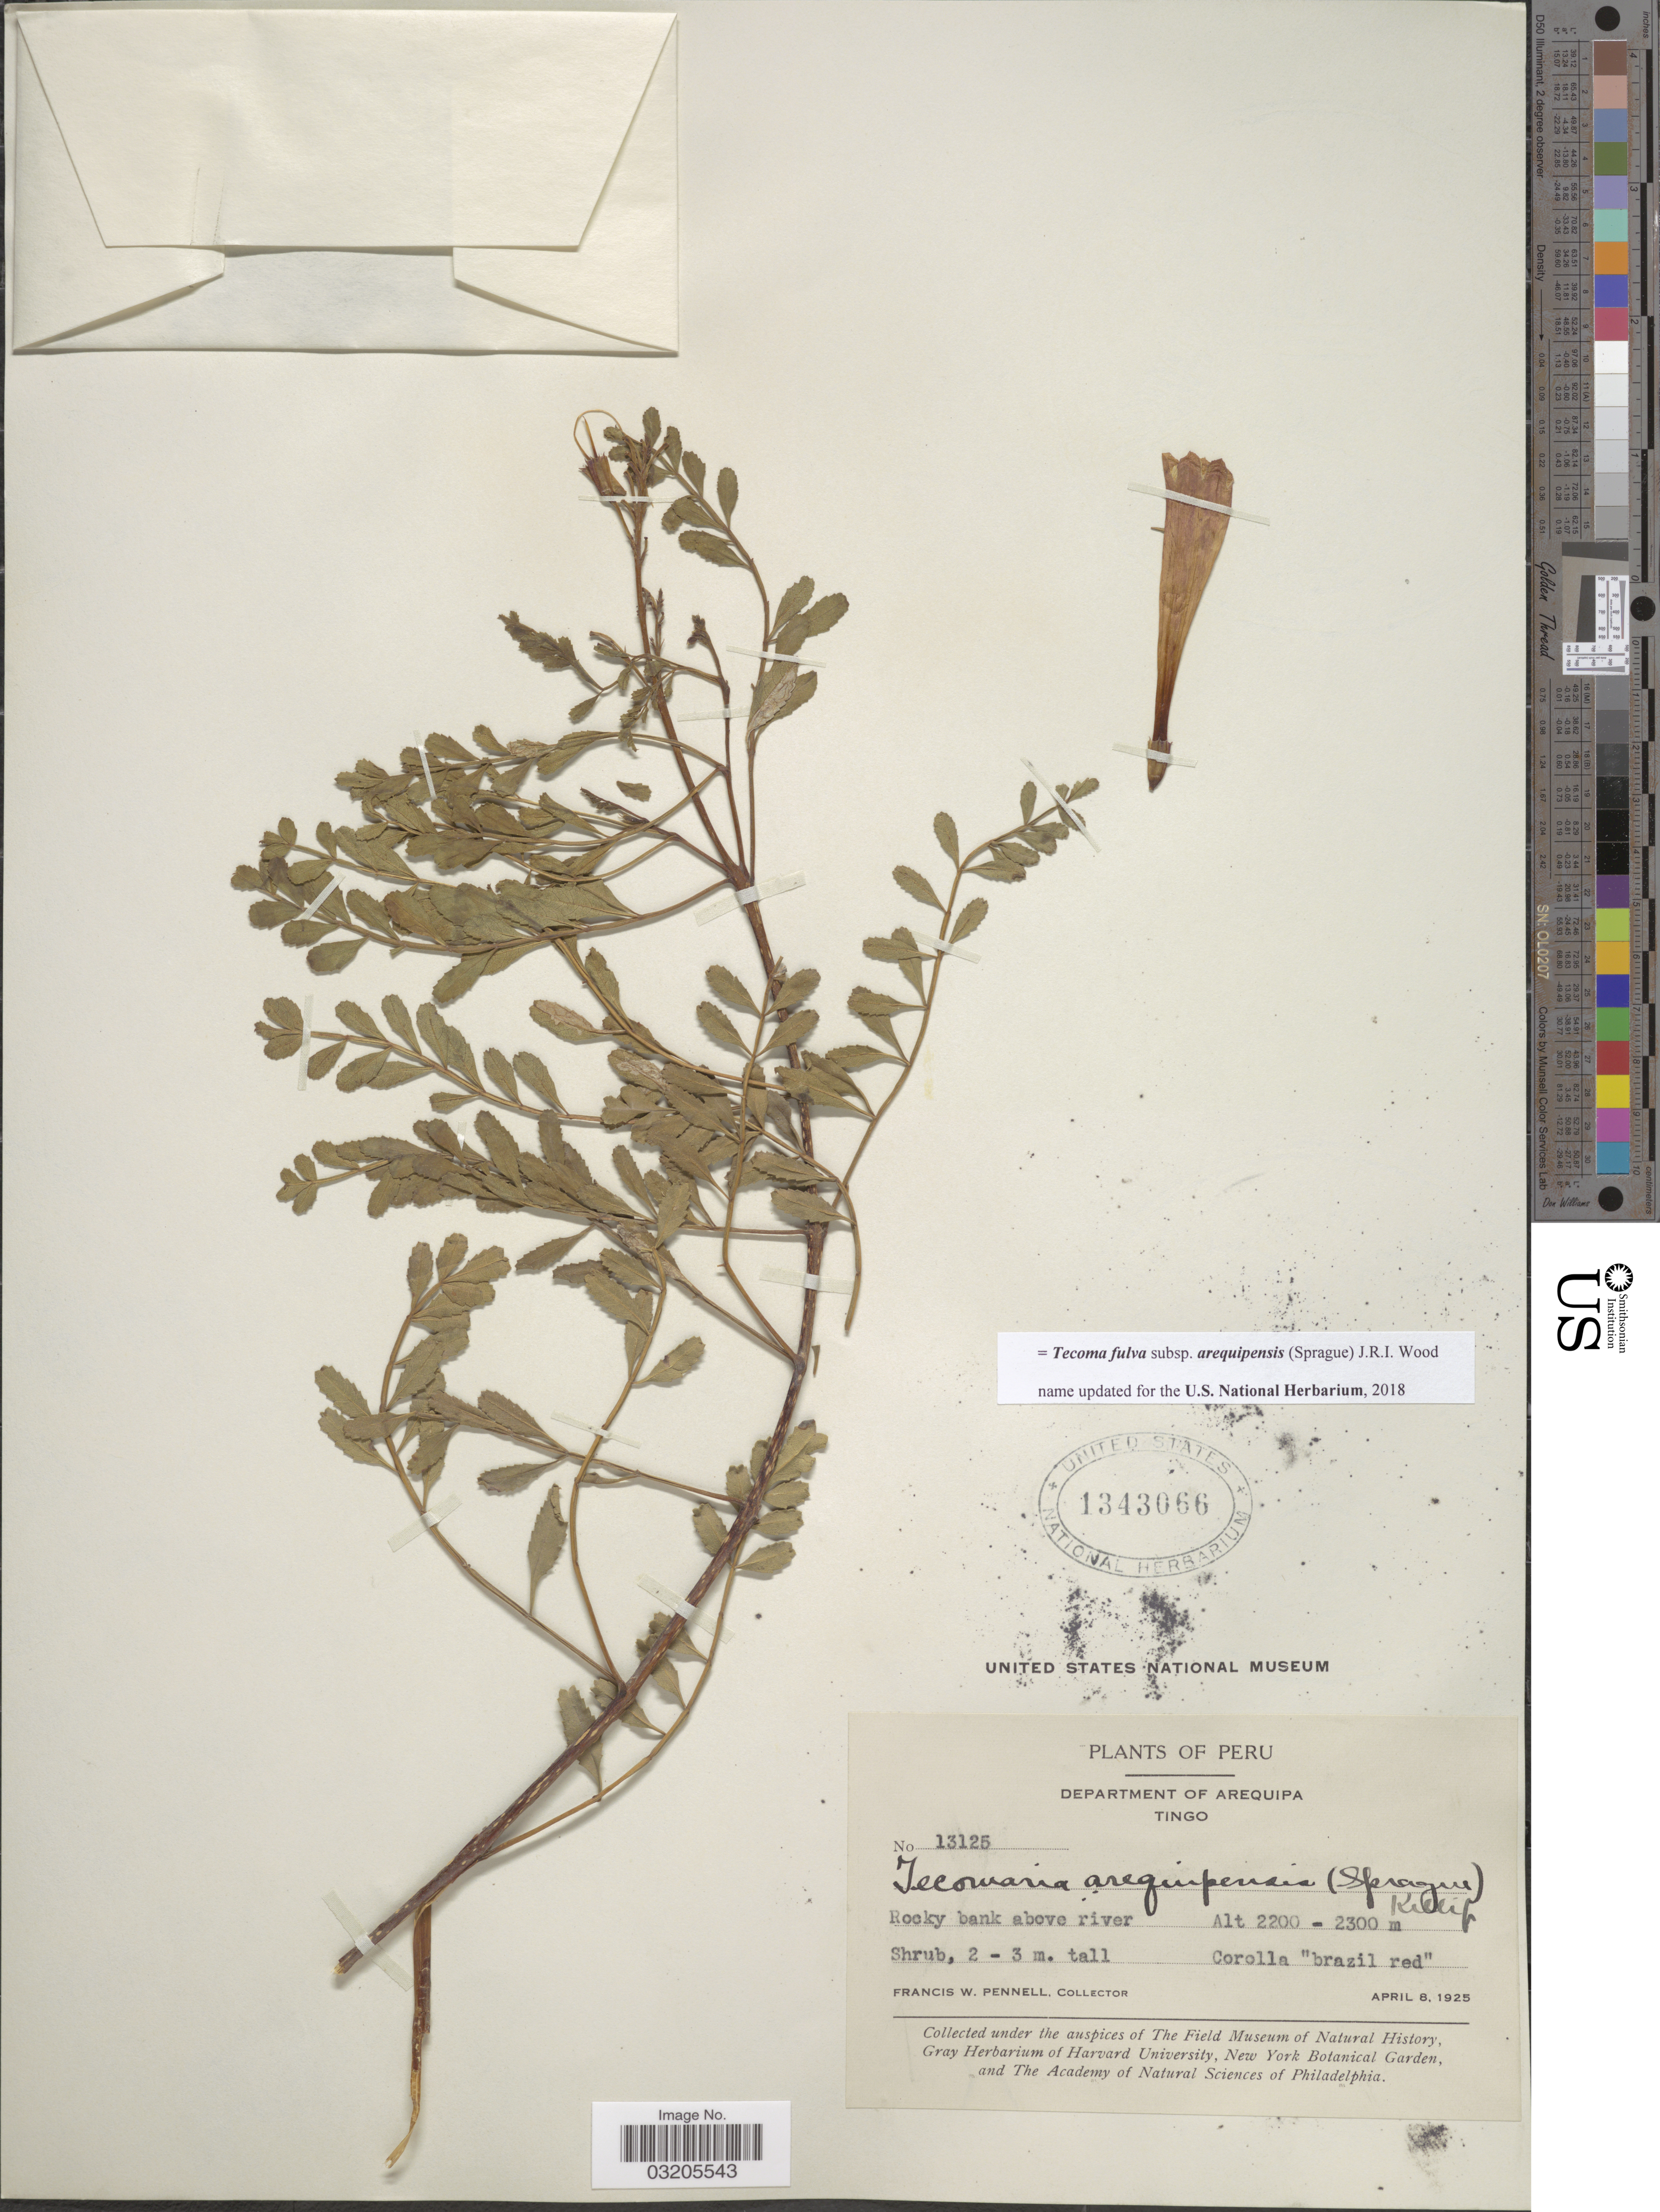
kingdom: Plantae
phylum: Tracheophyta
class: Magnoliopsida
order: Lamiales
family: Bignoniaceae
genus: Tecoma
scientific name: Tecoma fulva subsp. arequipensis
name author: (Sprague) J.R.I. Wood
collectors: F. W. Pennell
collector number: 13125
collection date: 1925-04-08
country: Peru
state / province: Arequipa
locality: Department of Arequipa. Tingo. Rocky bank above river.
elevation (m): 2200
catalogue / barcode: US 1343066